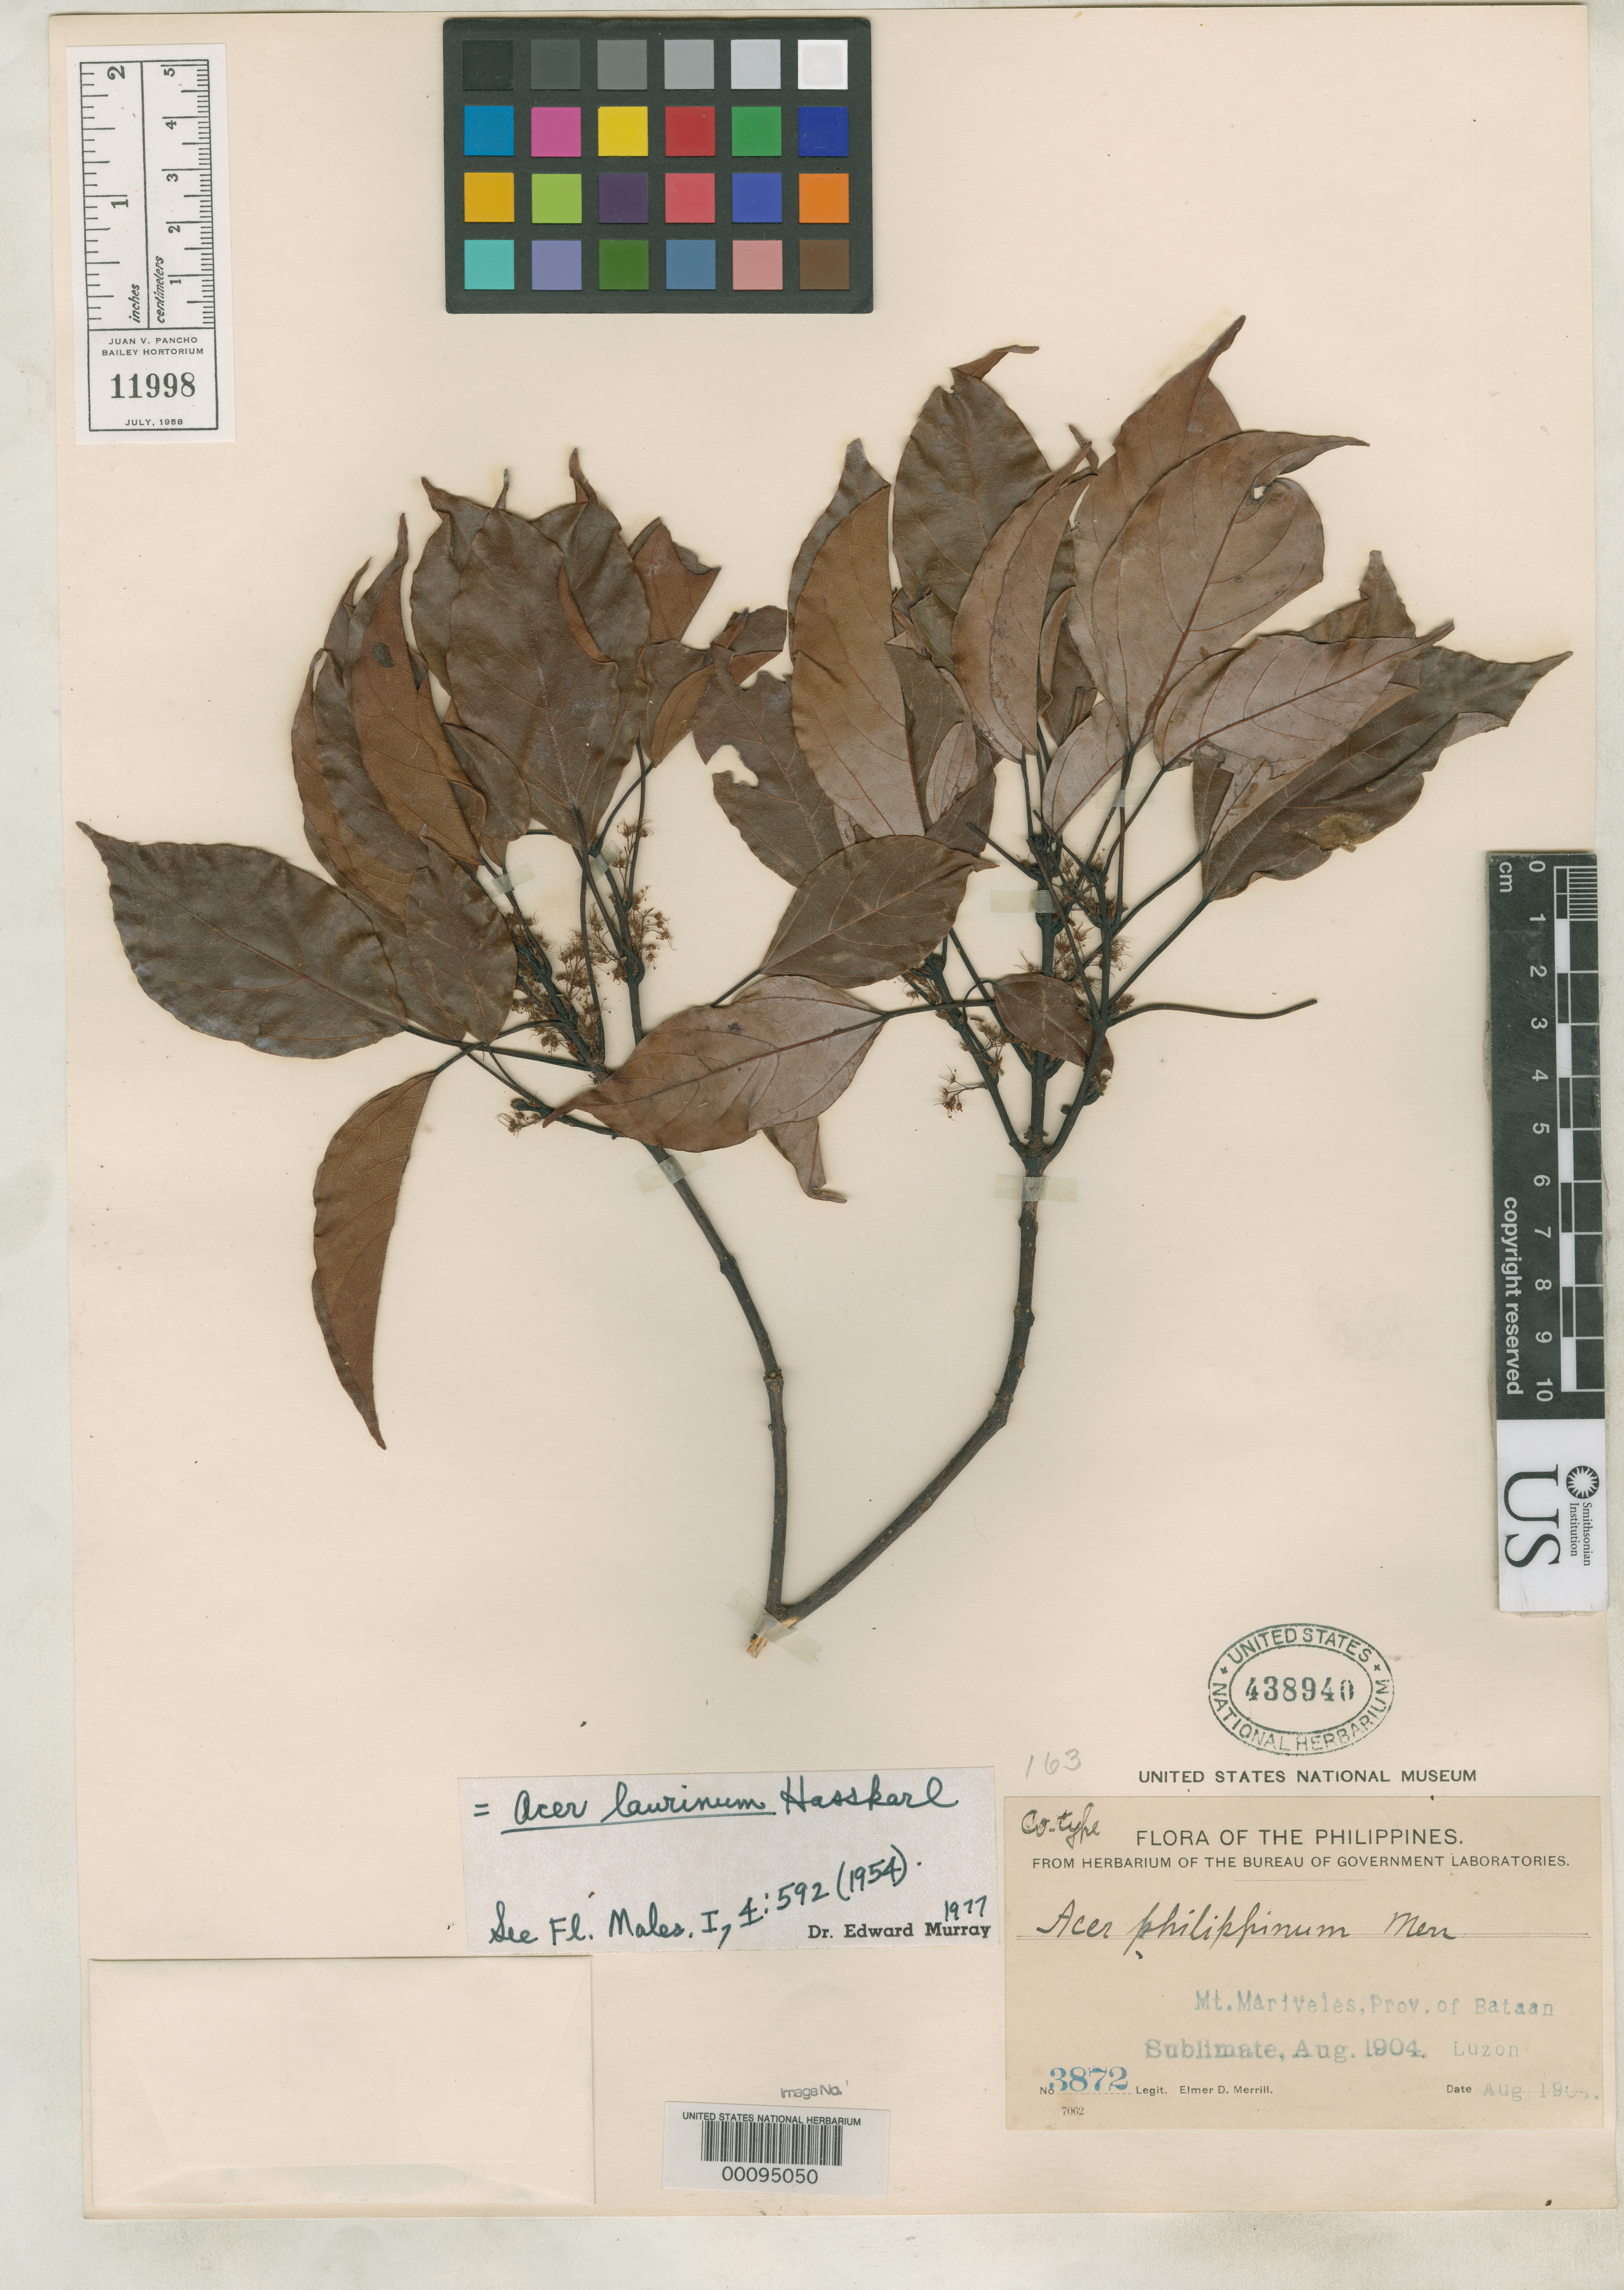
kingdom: Plantae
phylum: Tracheophyta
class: Magnoliopsida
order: Sapindales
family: Sapindaceae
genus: Acer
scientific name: Acer philippinum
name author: Merr.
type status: Isotype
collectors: E. D. Merrill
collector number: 3872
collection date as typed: Aug 1904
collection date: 1904-08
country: Philippines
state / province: Central Luzon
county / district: Bataan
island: Luzon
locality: Mount Mariveles.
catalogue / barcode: US 438940